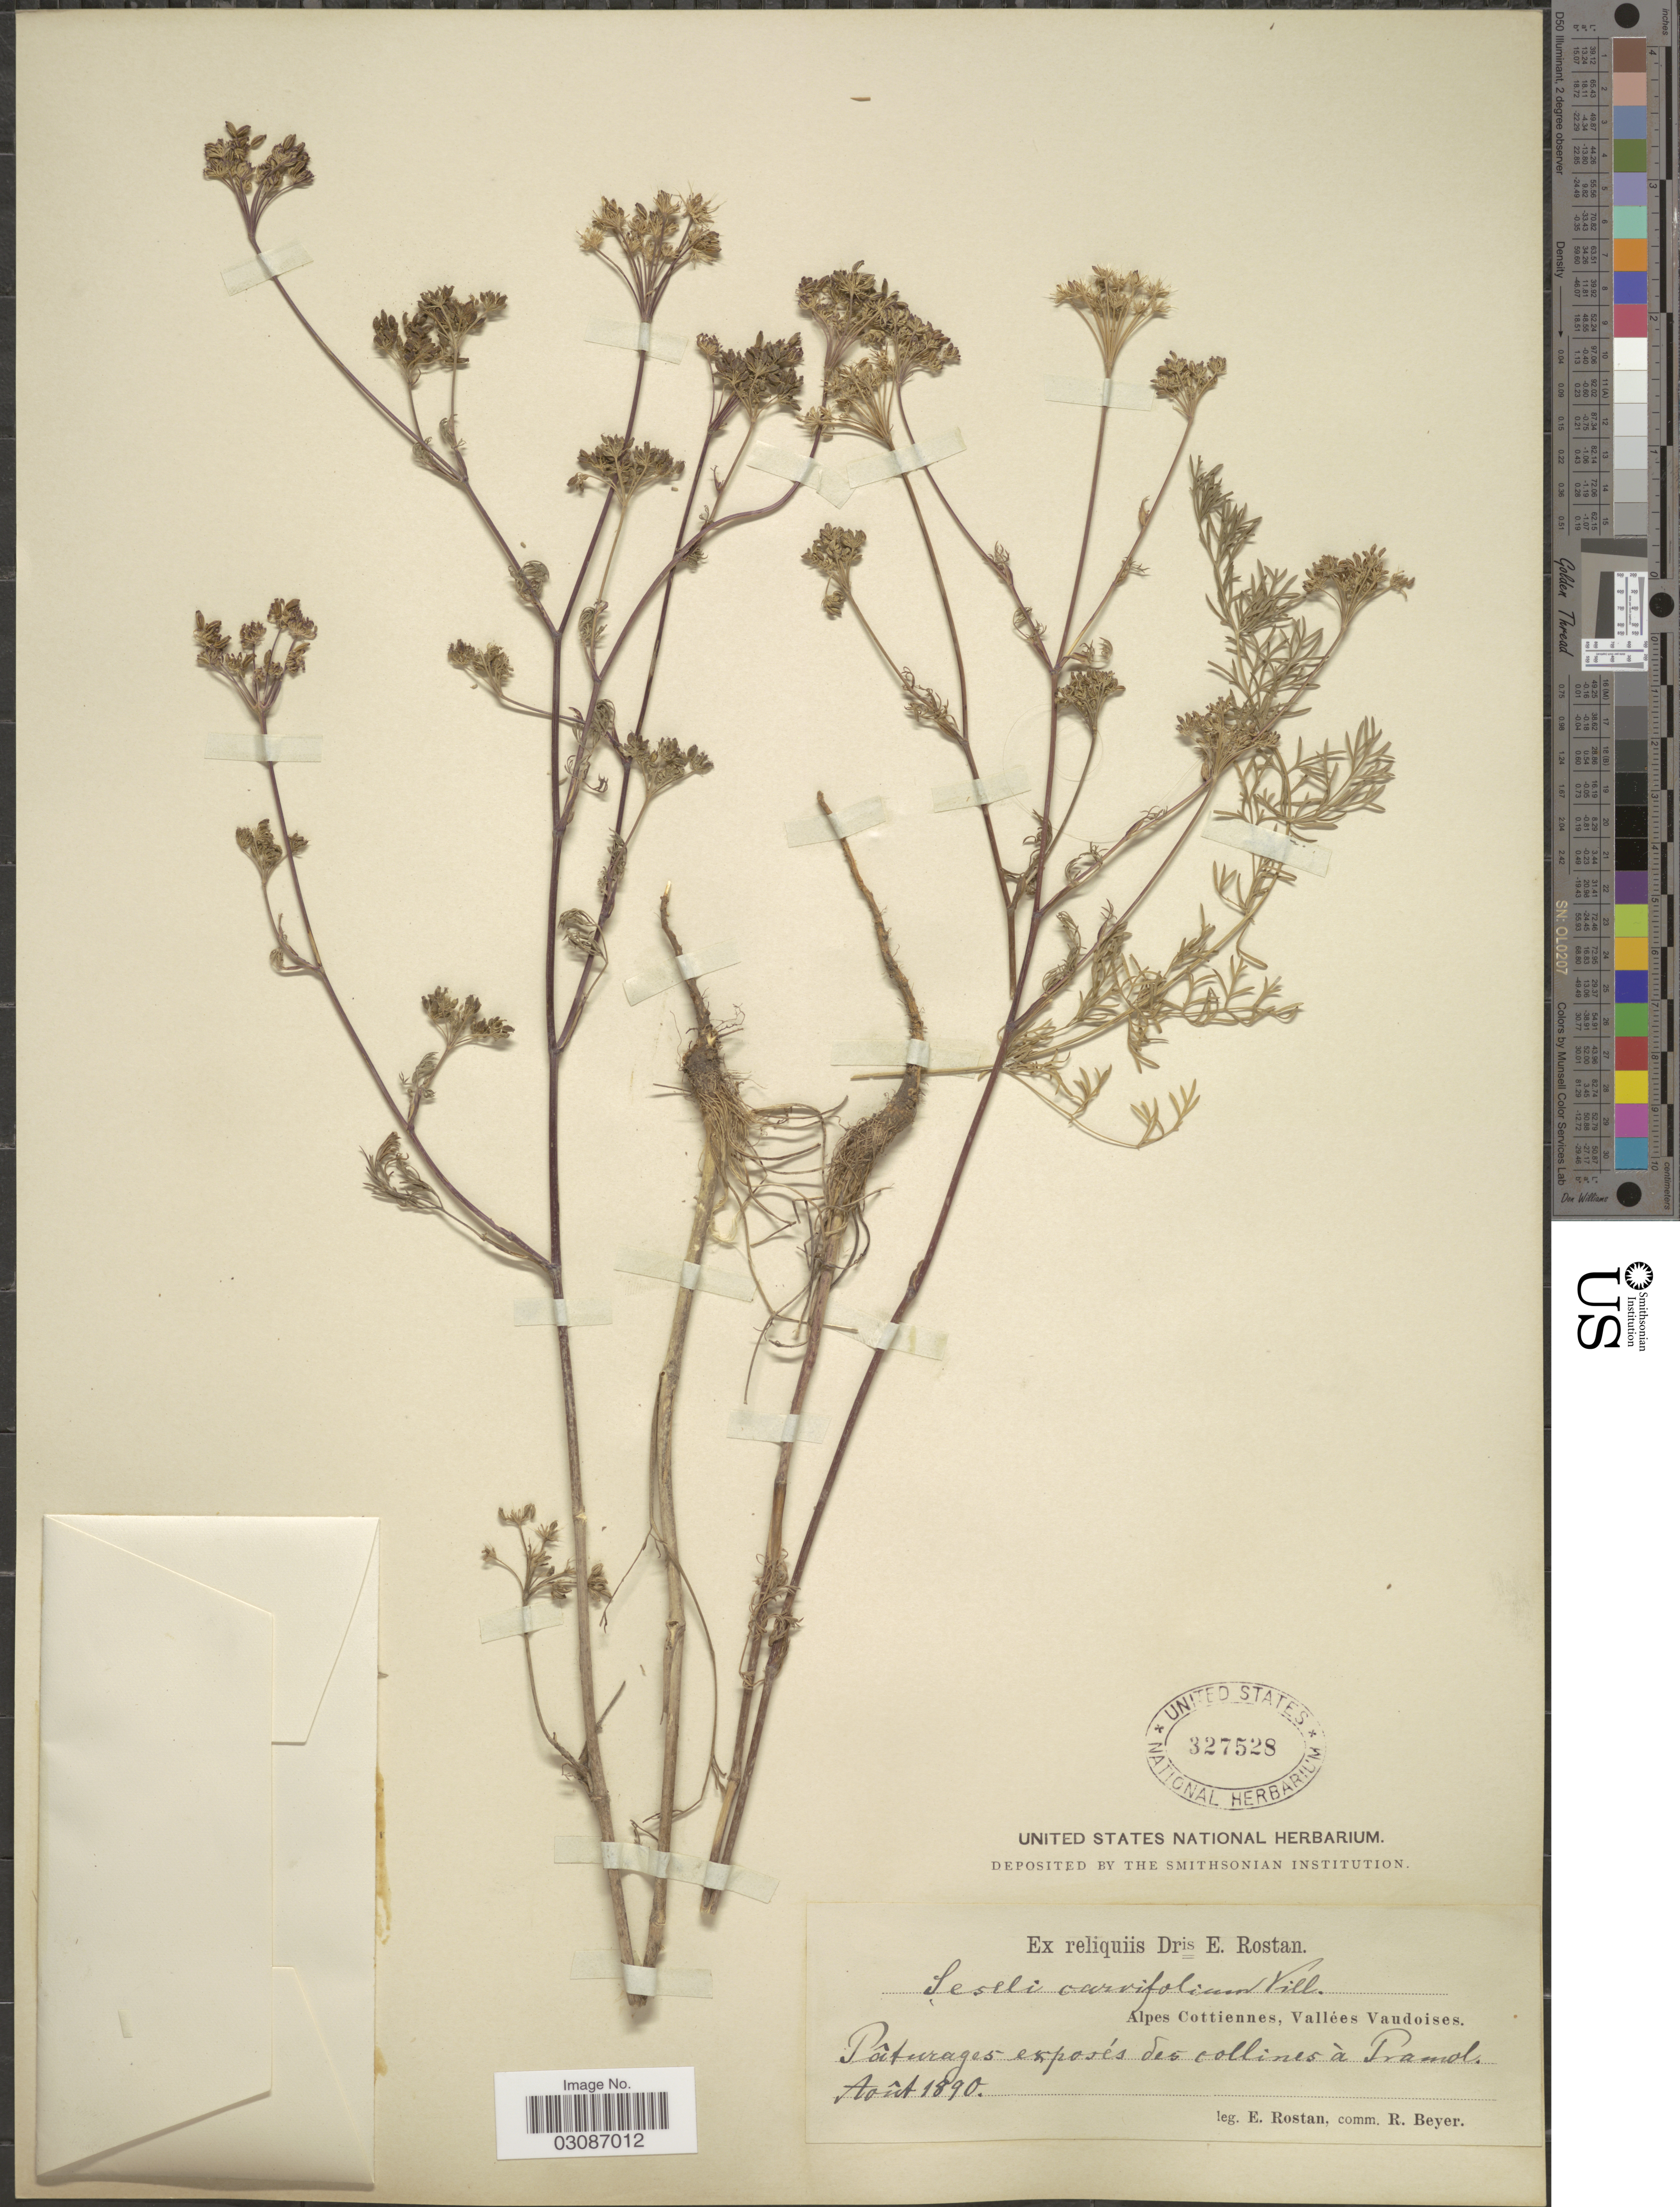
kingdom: Plantae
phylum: Tracheophyta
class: Magnoliopsida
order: Apiales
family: Apiaceae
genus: Seseli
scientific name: Seseli annuum subsp. carvifolium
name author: P. Fourn.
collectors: E. Rostan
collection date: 1890-08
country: Italy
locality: Alpes Cottiennes, Vallées Vaudoises. Collines à Pramol.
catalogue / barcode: US 327528